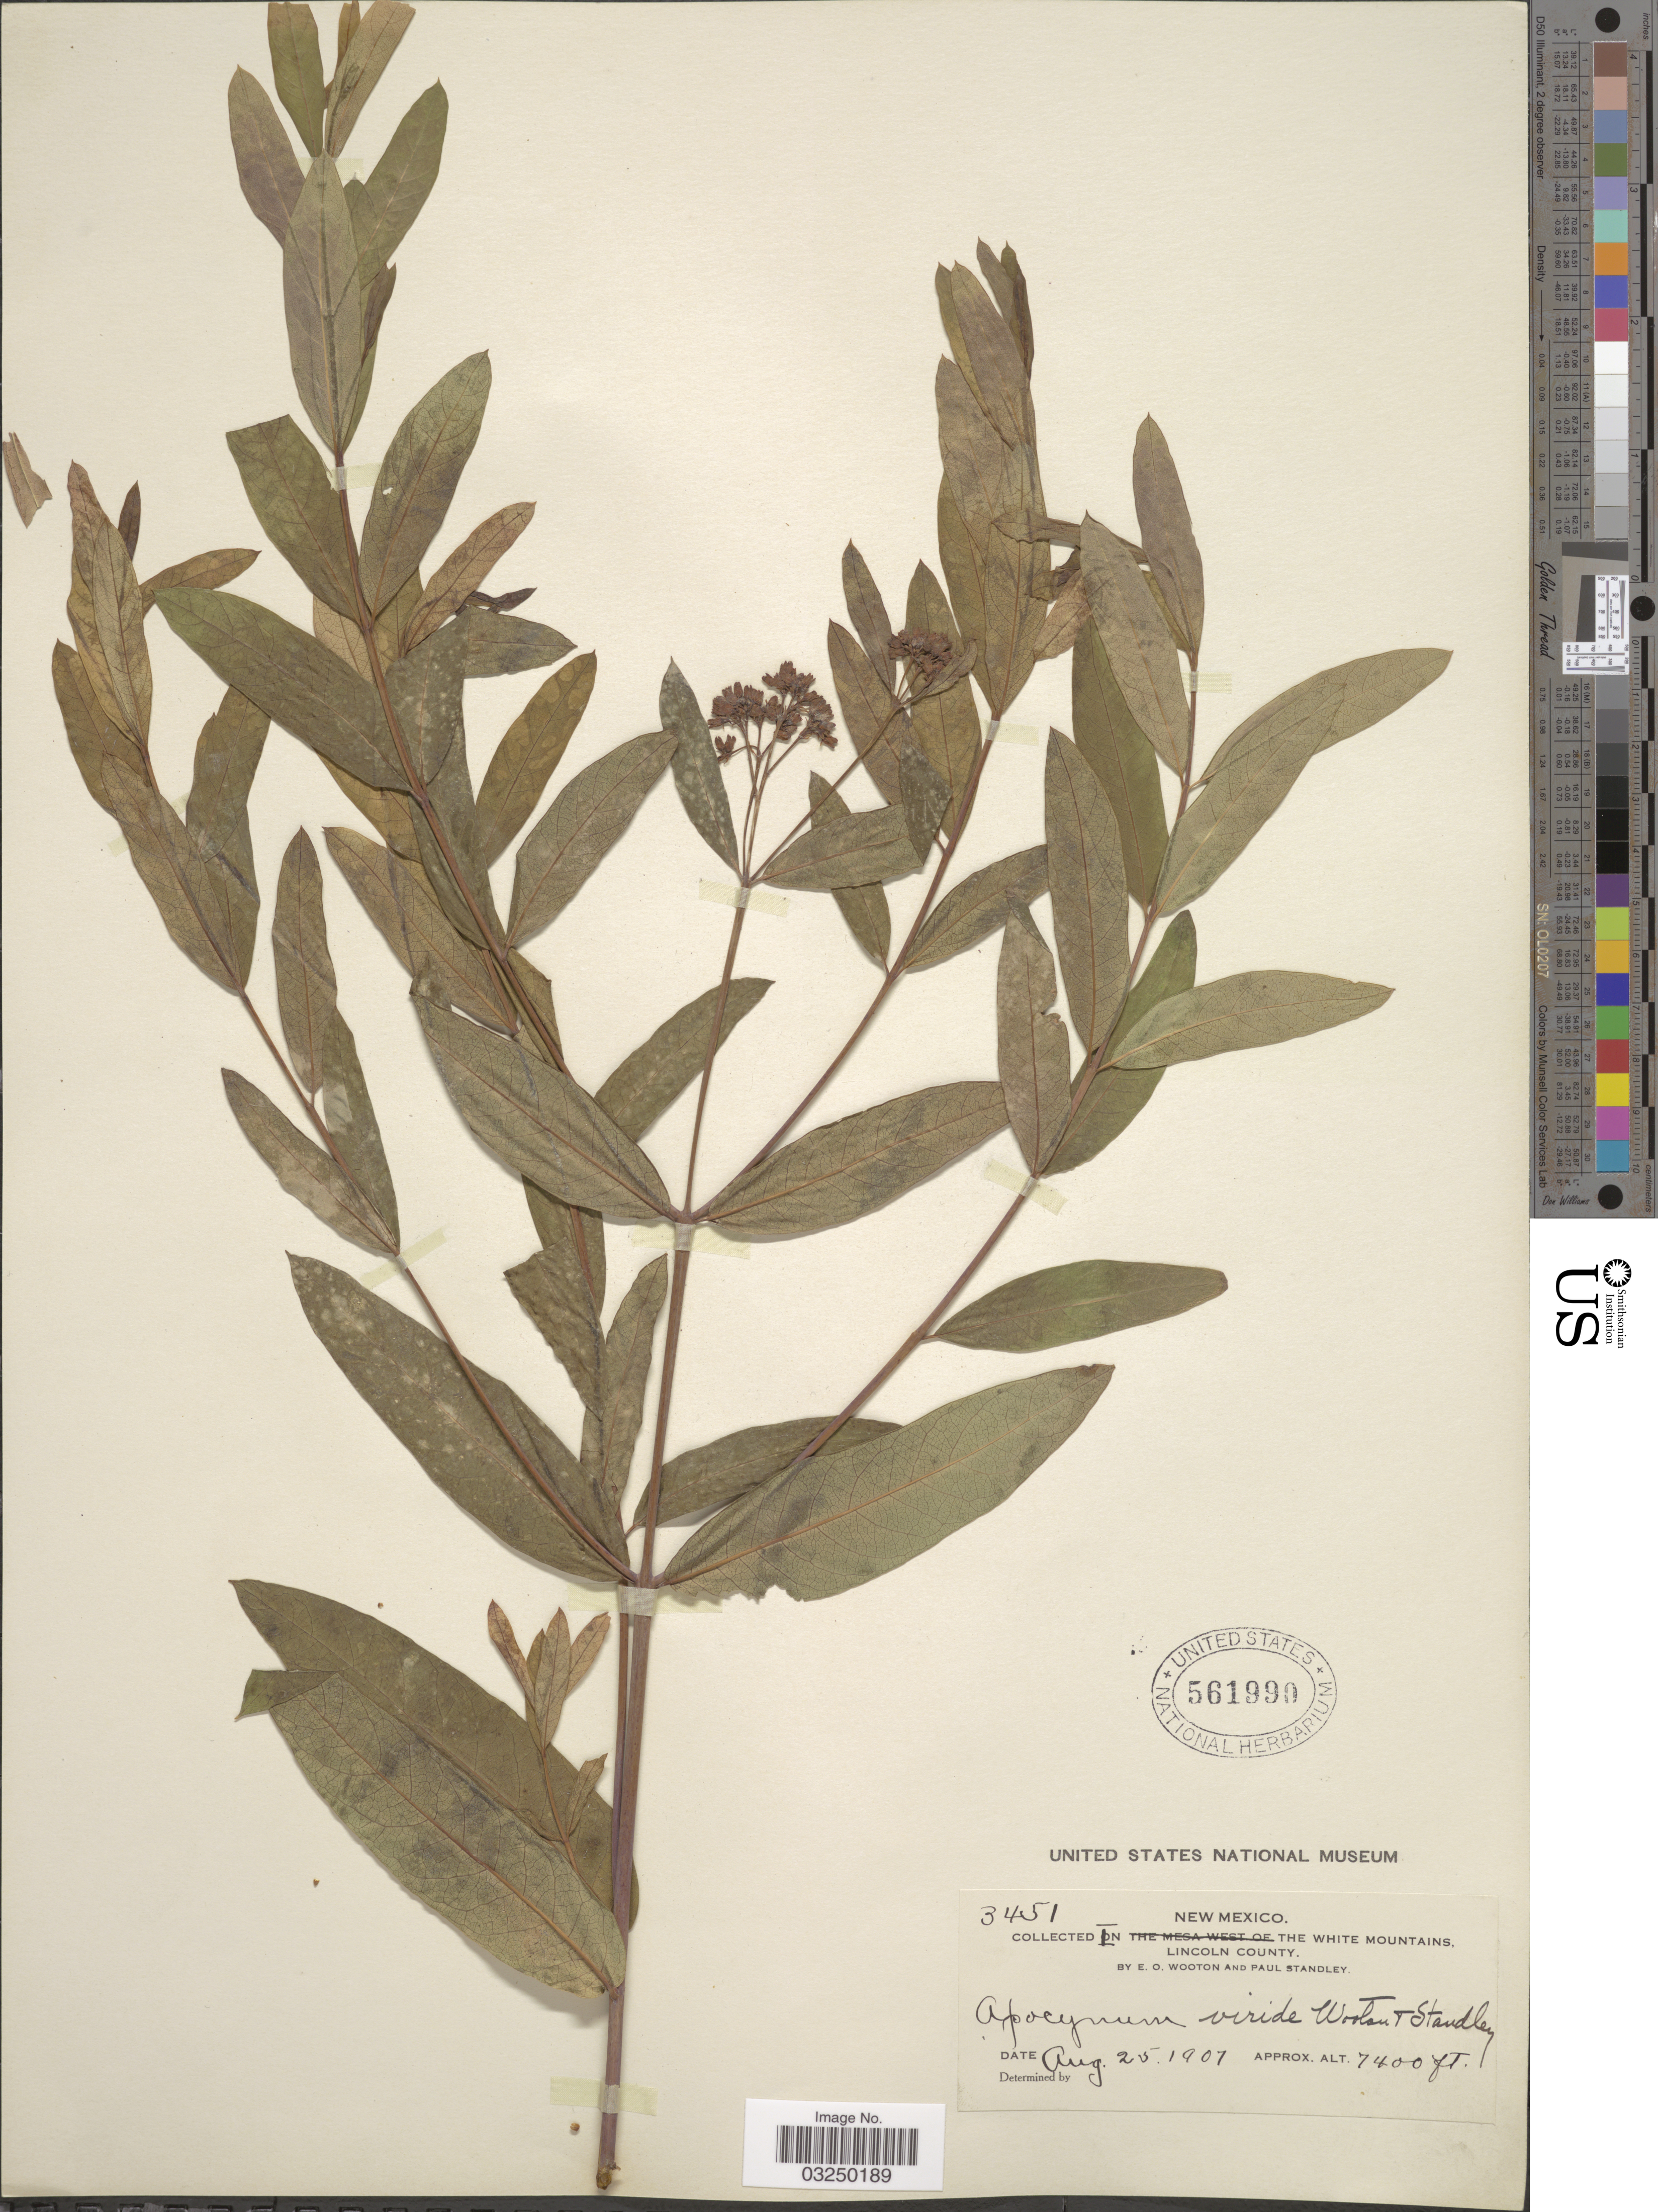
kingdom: Plantae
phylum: Tracheophyta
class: Magnoliopsida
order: Gentianales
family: Apocynaceae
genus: Apocynum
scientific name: Apocynum viride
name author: Wooton & Standl.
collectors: E. O. Wooton & P. C. Standley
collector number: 3451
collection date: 1907-08-25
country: United States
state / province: New Mexico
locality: In the White Mountains, Lincoln County.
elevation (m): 2256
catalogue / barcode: US 561990